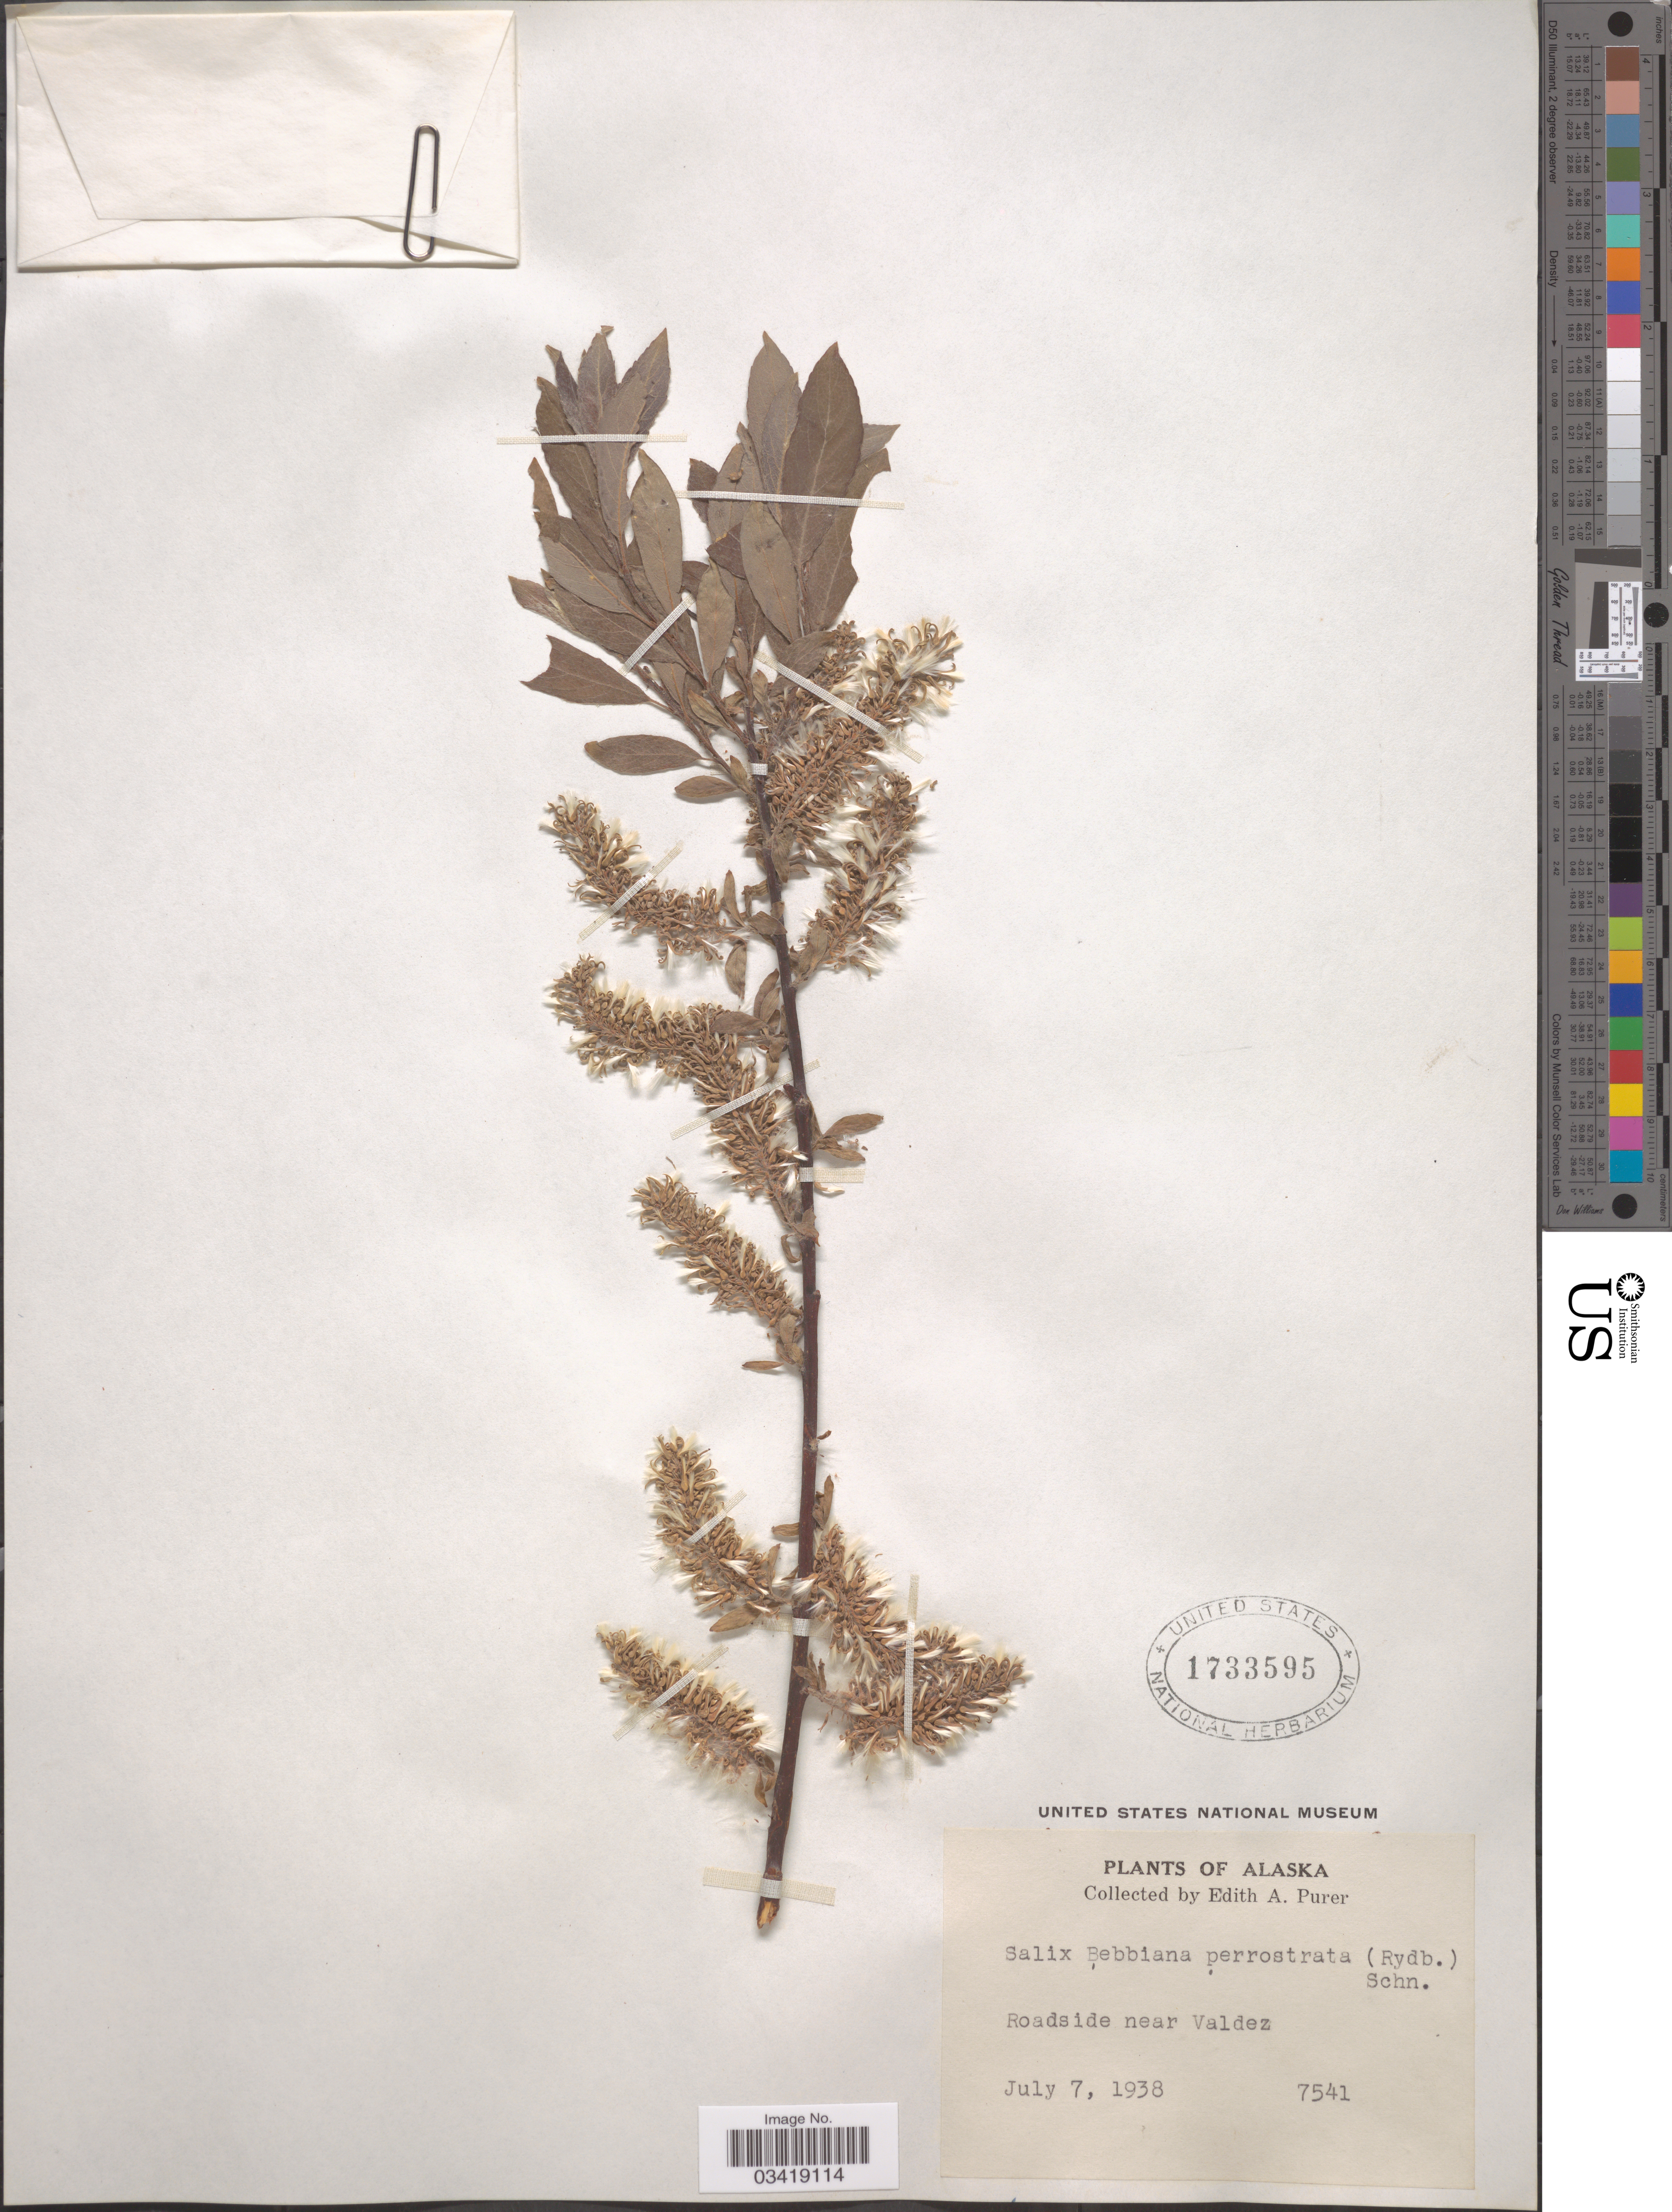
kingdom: Plantae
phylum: Tracheophyta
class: Magnoliopsida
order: Malpighiales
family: Salicaceae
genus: Salix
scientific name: Salix bebbiana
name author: Sarg.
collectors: E. Purer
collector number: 7541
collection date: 1938-07-07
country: United States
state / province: Alaska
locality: Roadside near Valdez.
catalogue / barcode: US 1733595